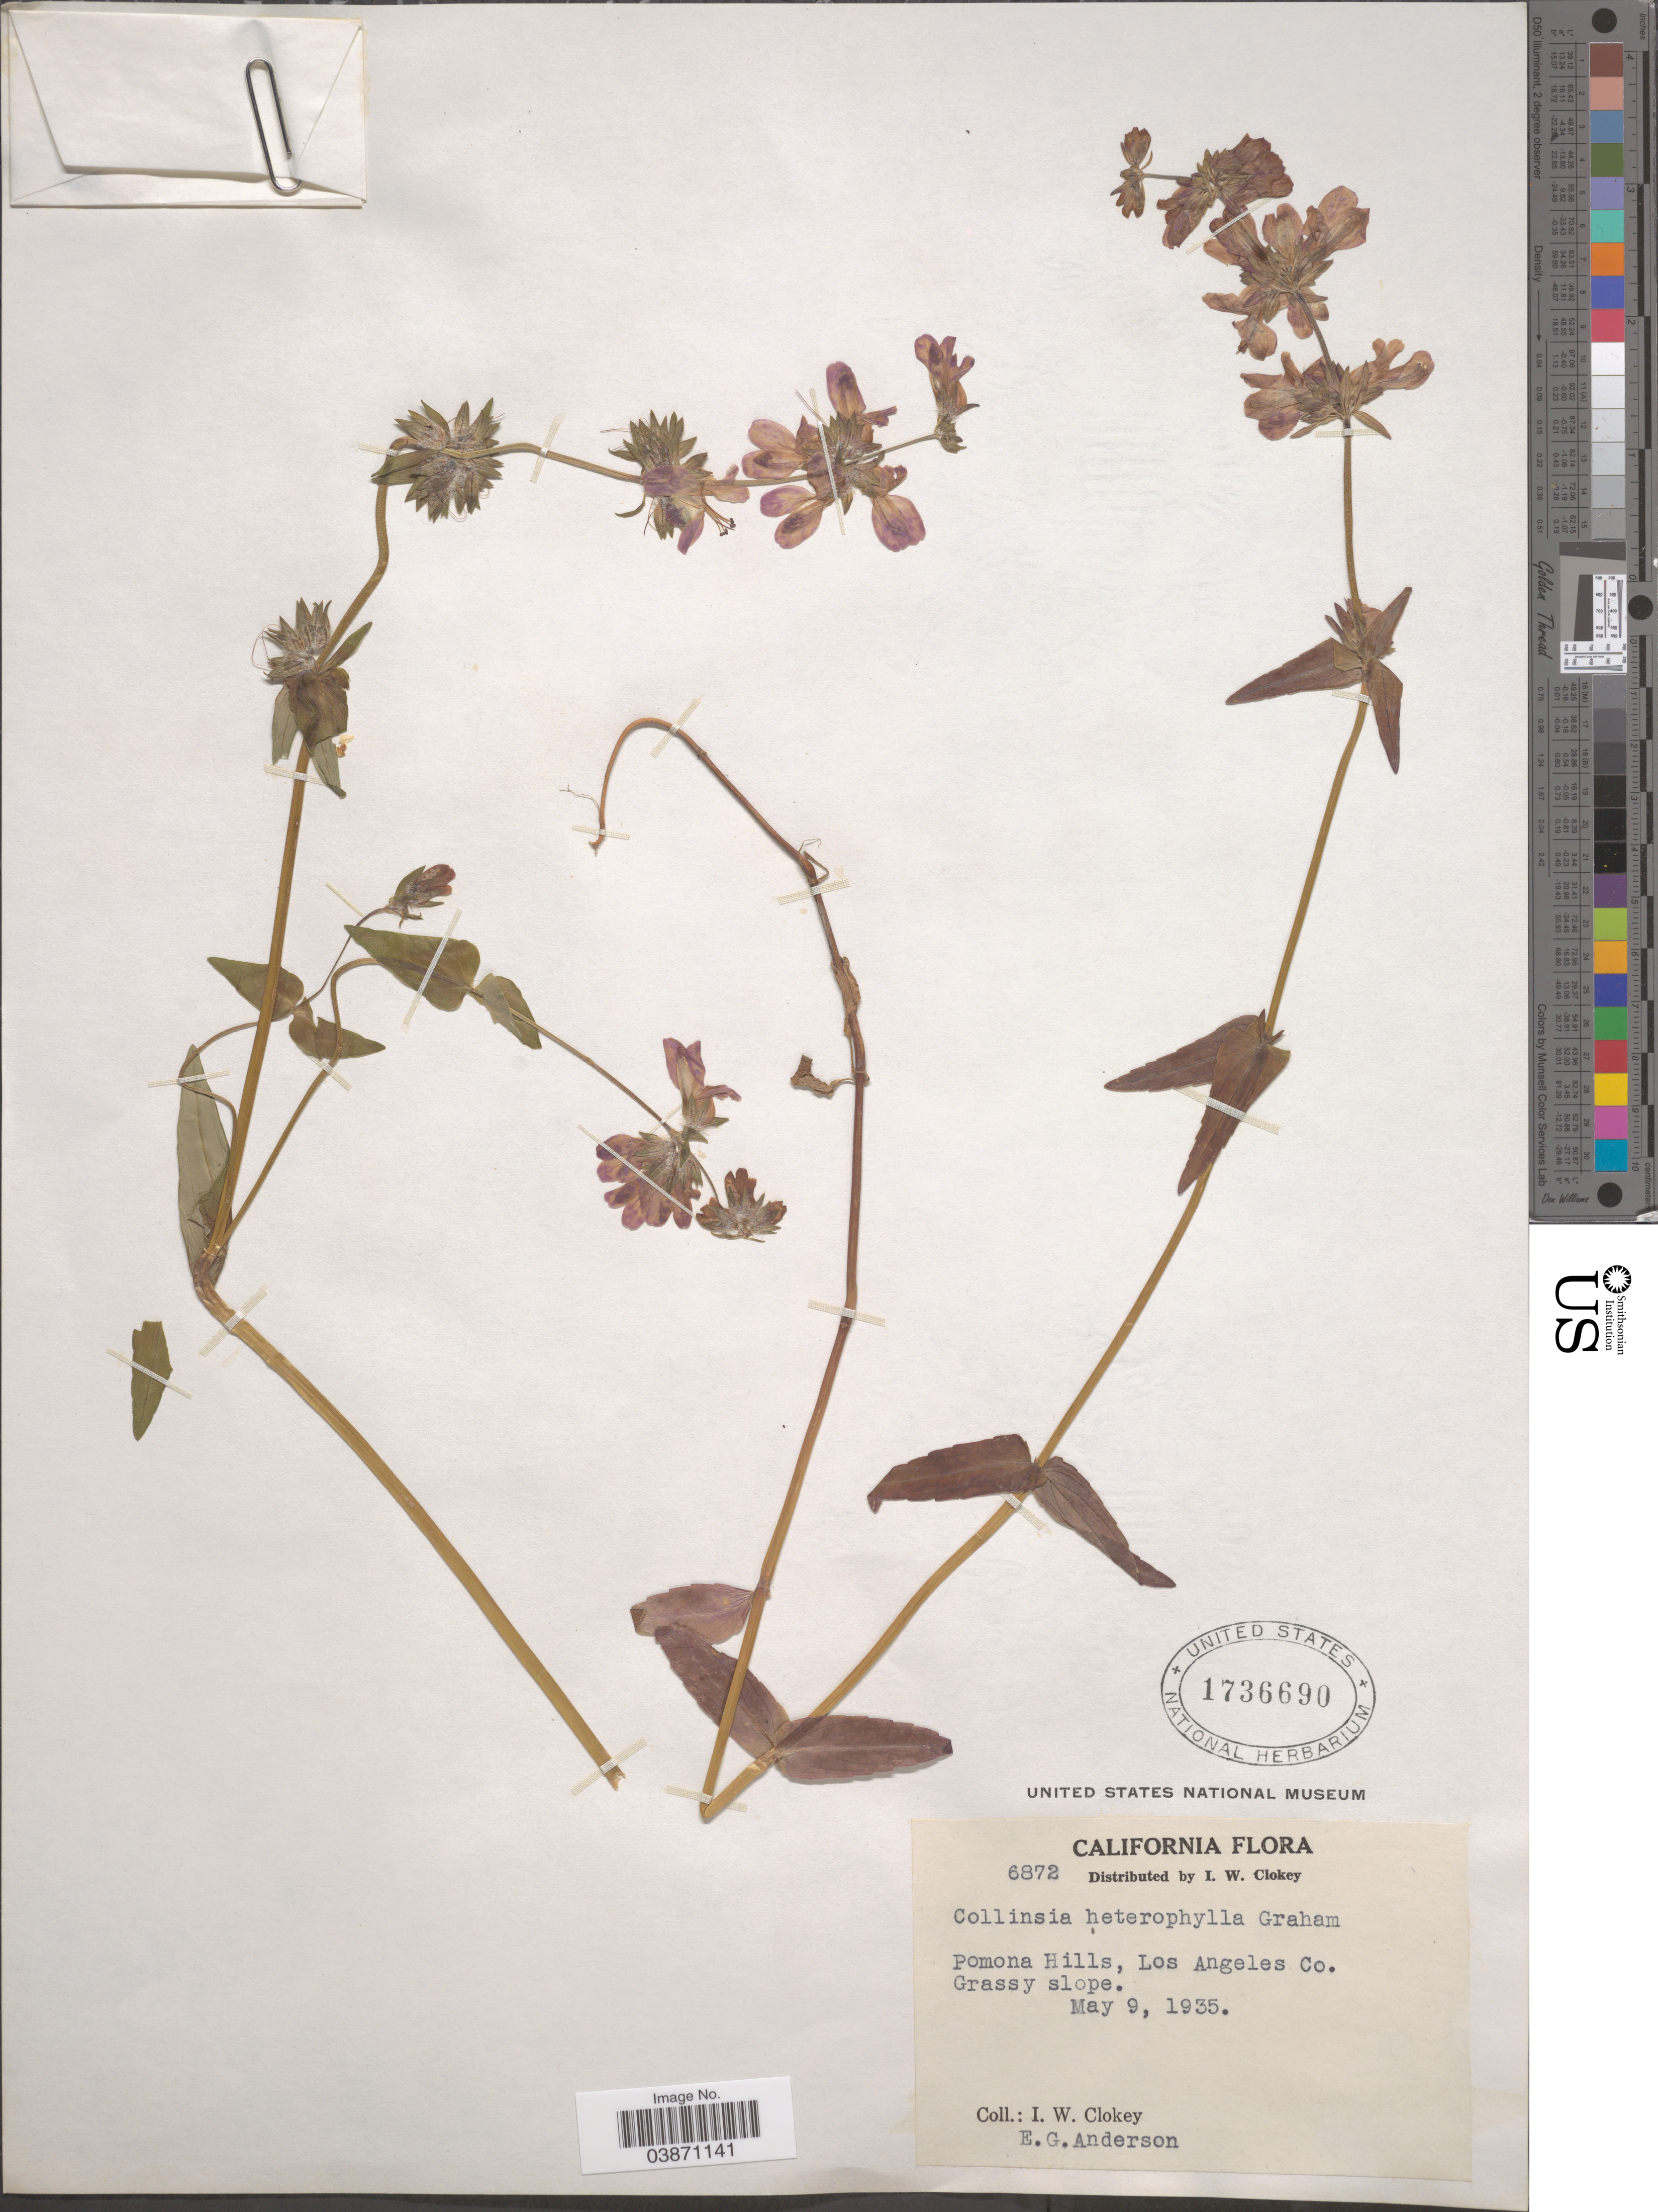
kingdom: Plantae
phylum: Tracheophyta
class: Magnoliopsida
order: Lamiales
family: Plantaginaceae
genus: Collinsia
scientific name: Collinsia heterophylla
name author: Buist ex Graham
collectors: I. W. Clokey & E. G. Anderson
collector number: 6872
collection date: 1935-05-09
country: United States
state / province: California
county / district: Los Angeles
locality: Pomona Hills, Los Angeles Co.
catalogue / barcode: US 1736690